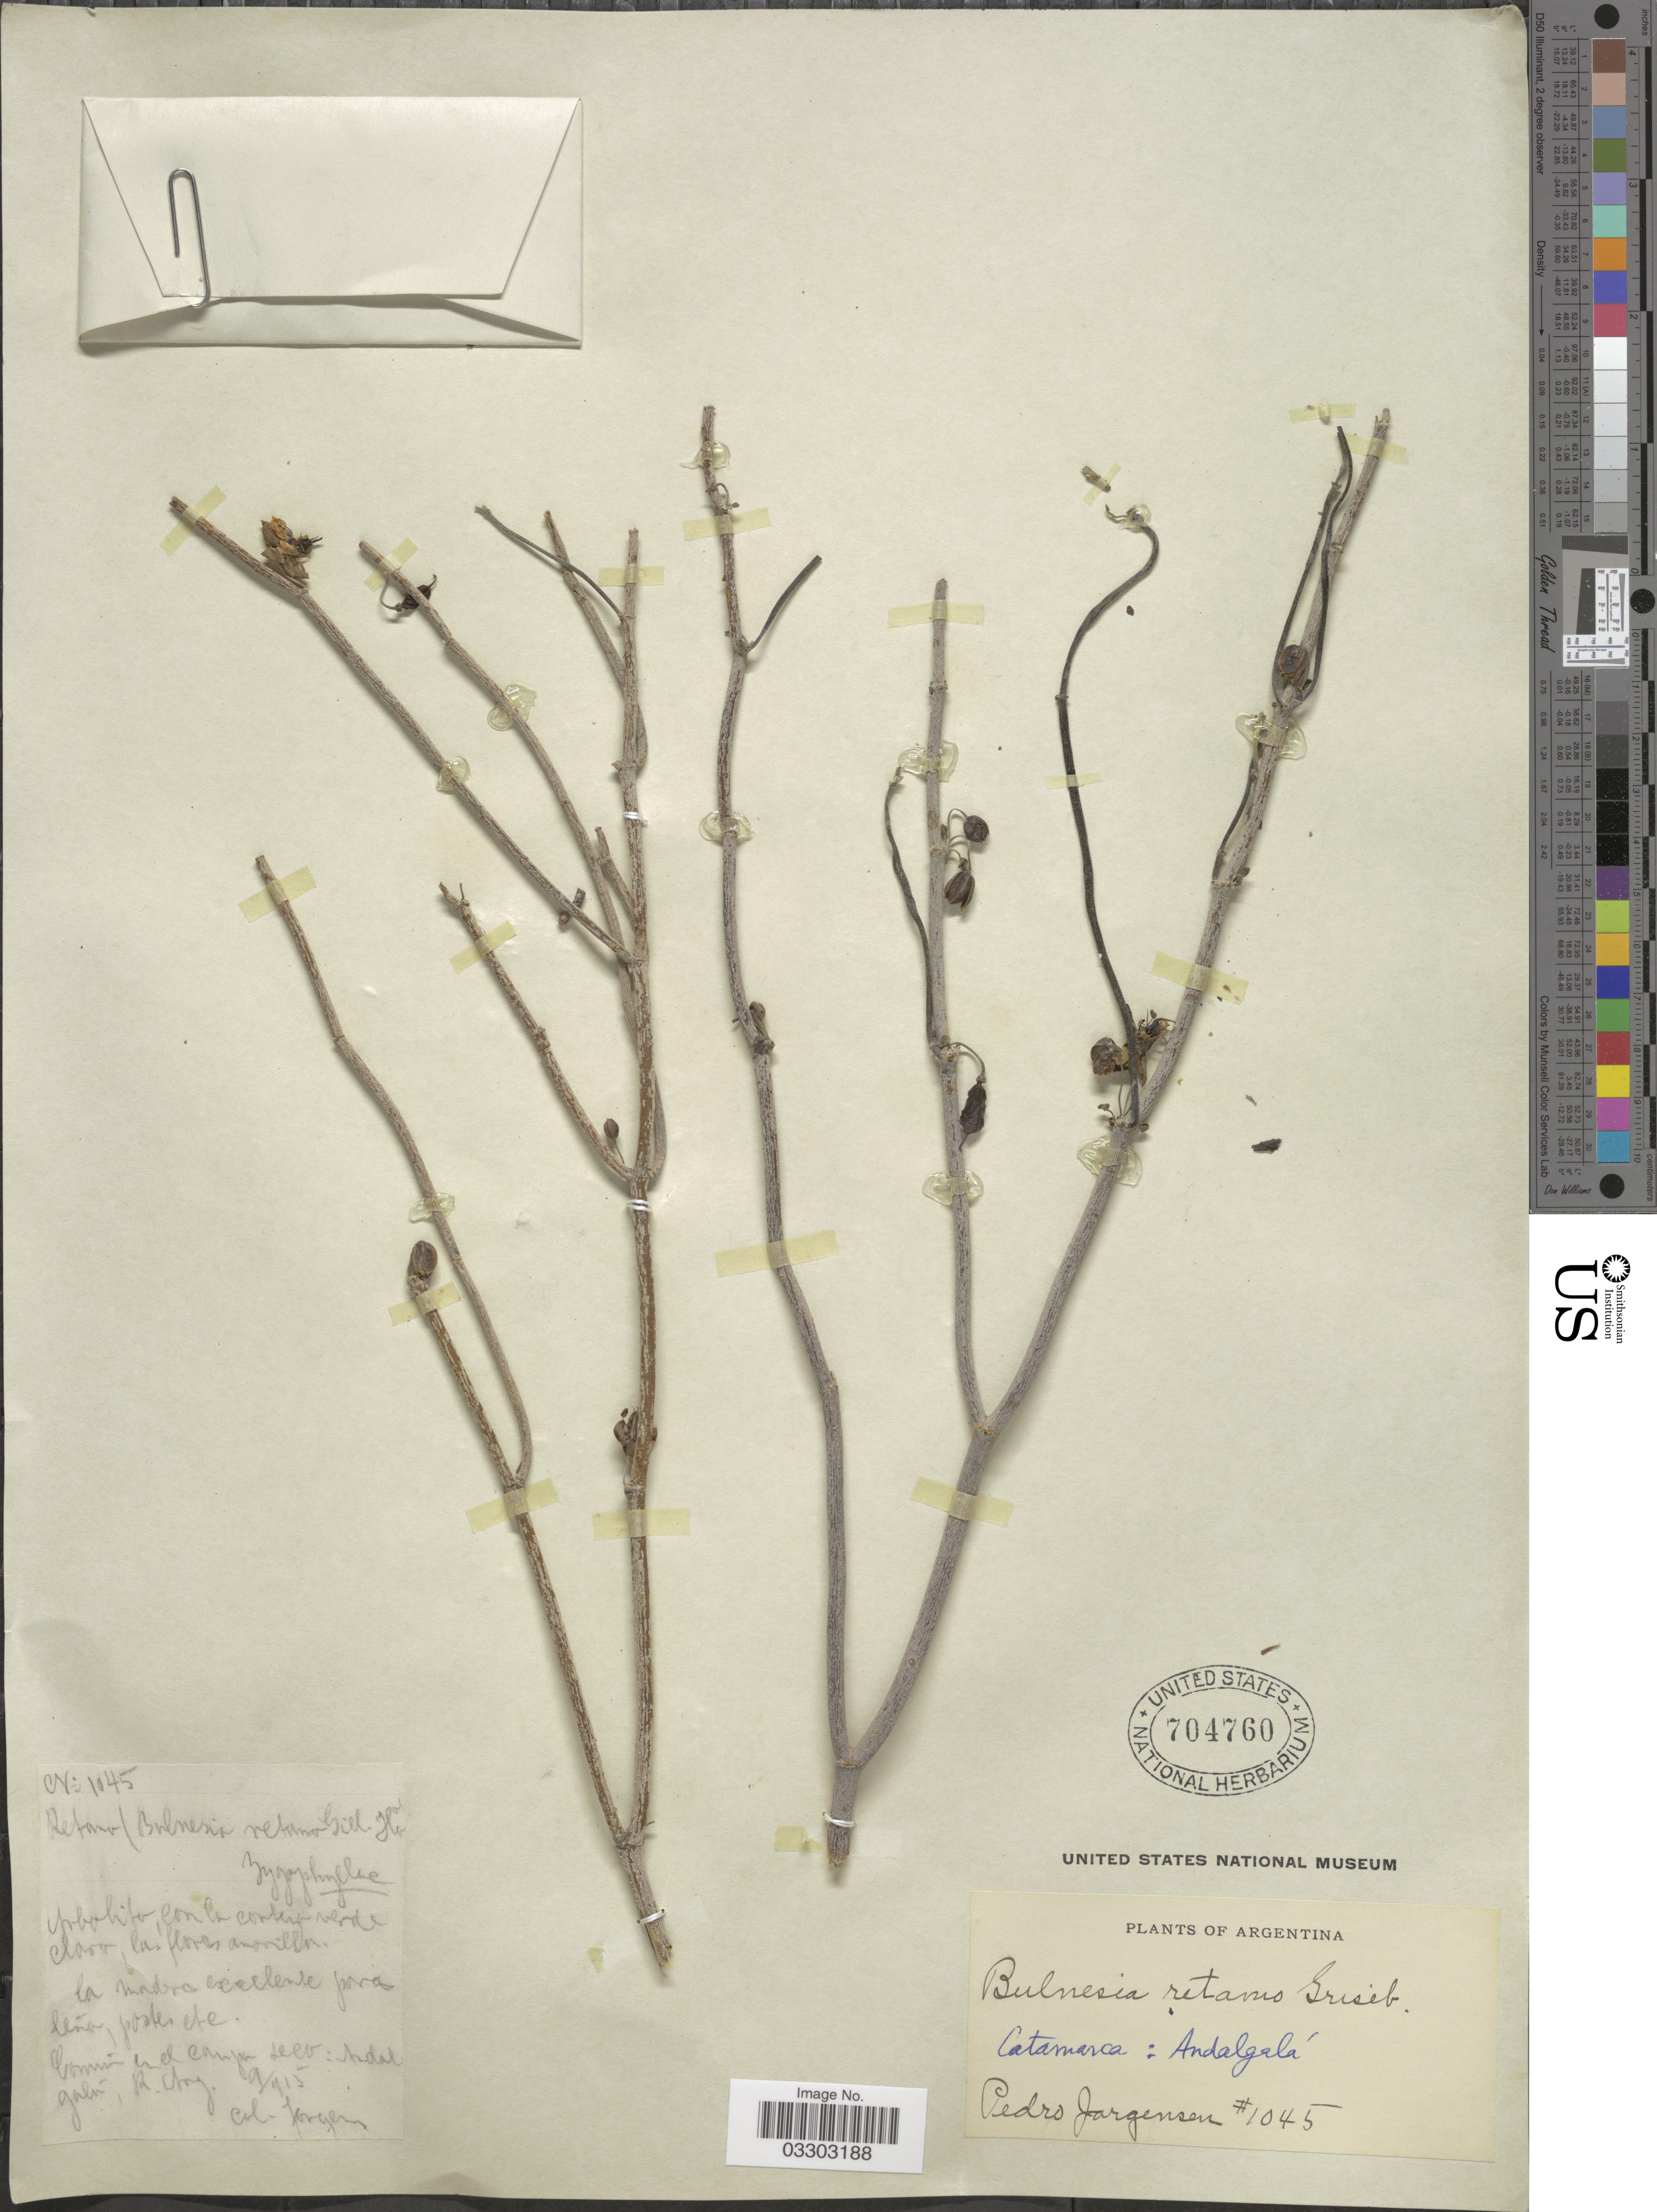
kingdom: Plantae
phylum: Tracheophyta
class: Magnoliopsida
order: Zygophyllales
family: Zygophyllaceae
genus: Bulnesia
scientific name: Bulnesia retama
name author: (Gillies ex Hook. & Arn.) Griseb.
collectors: P. Jörgensen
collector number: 1045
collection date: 1915-09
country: Argentina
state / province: Catamarca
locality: Commún en el campo seco: Andalgalá.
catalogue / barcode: US 704760